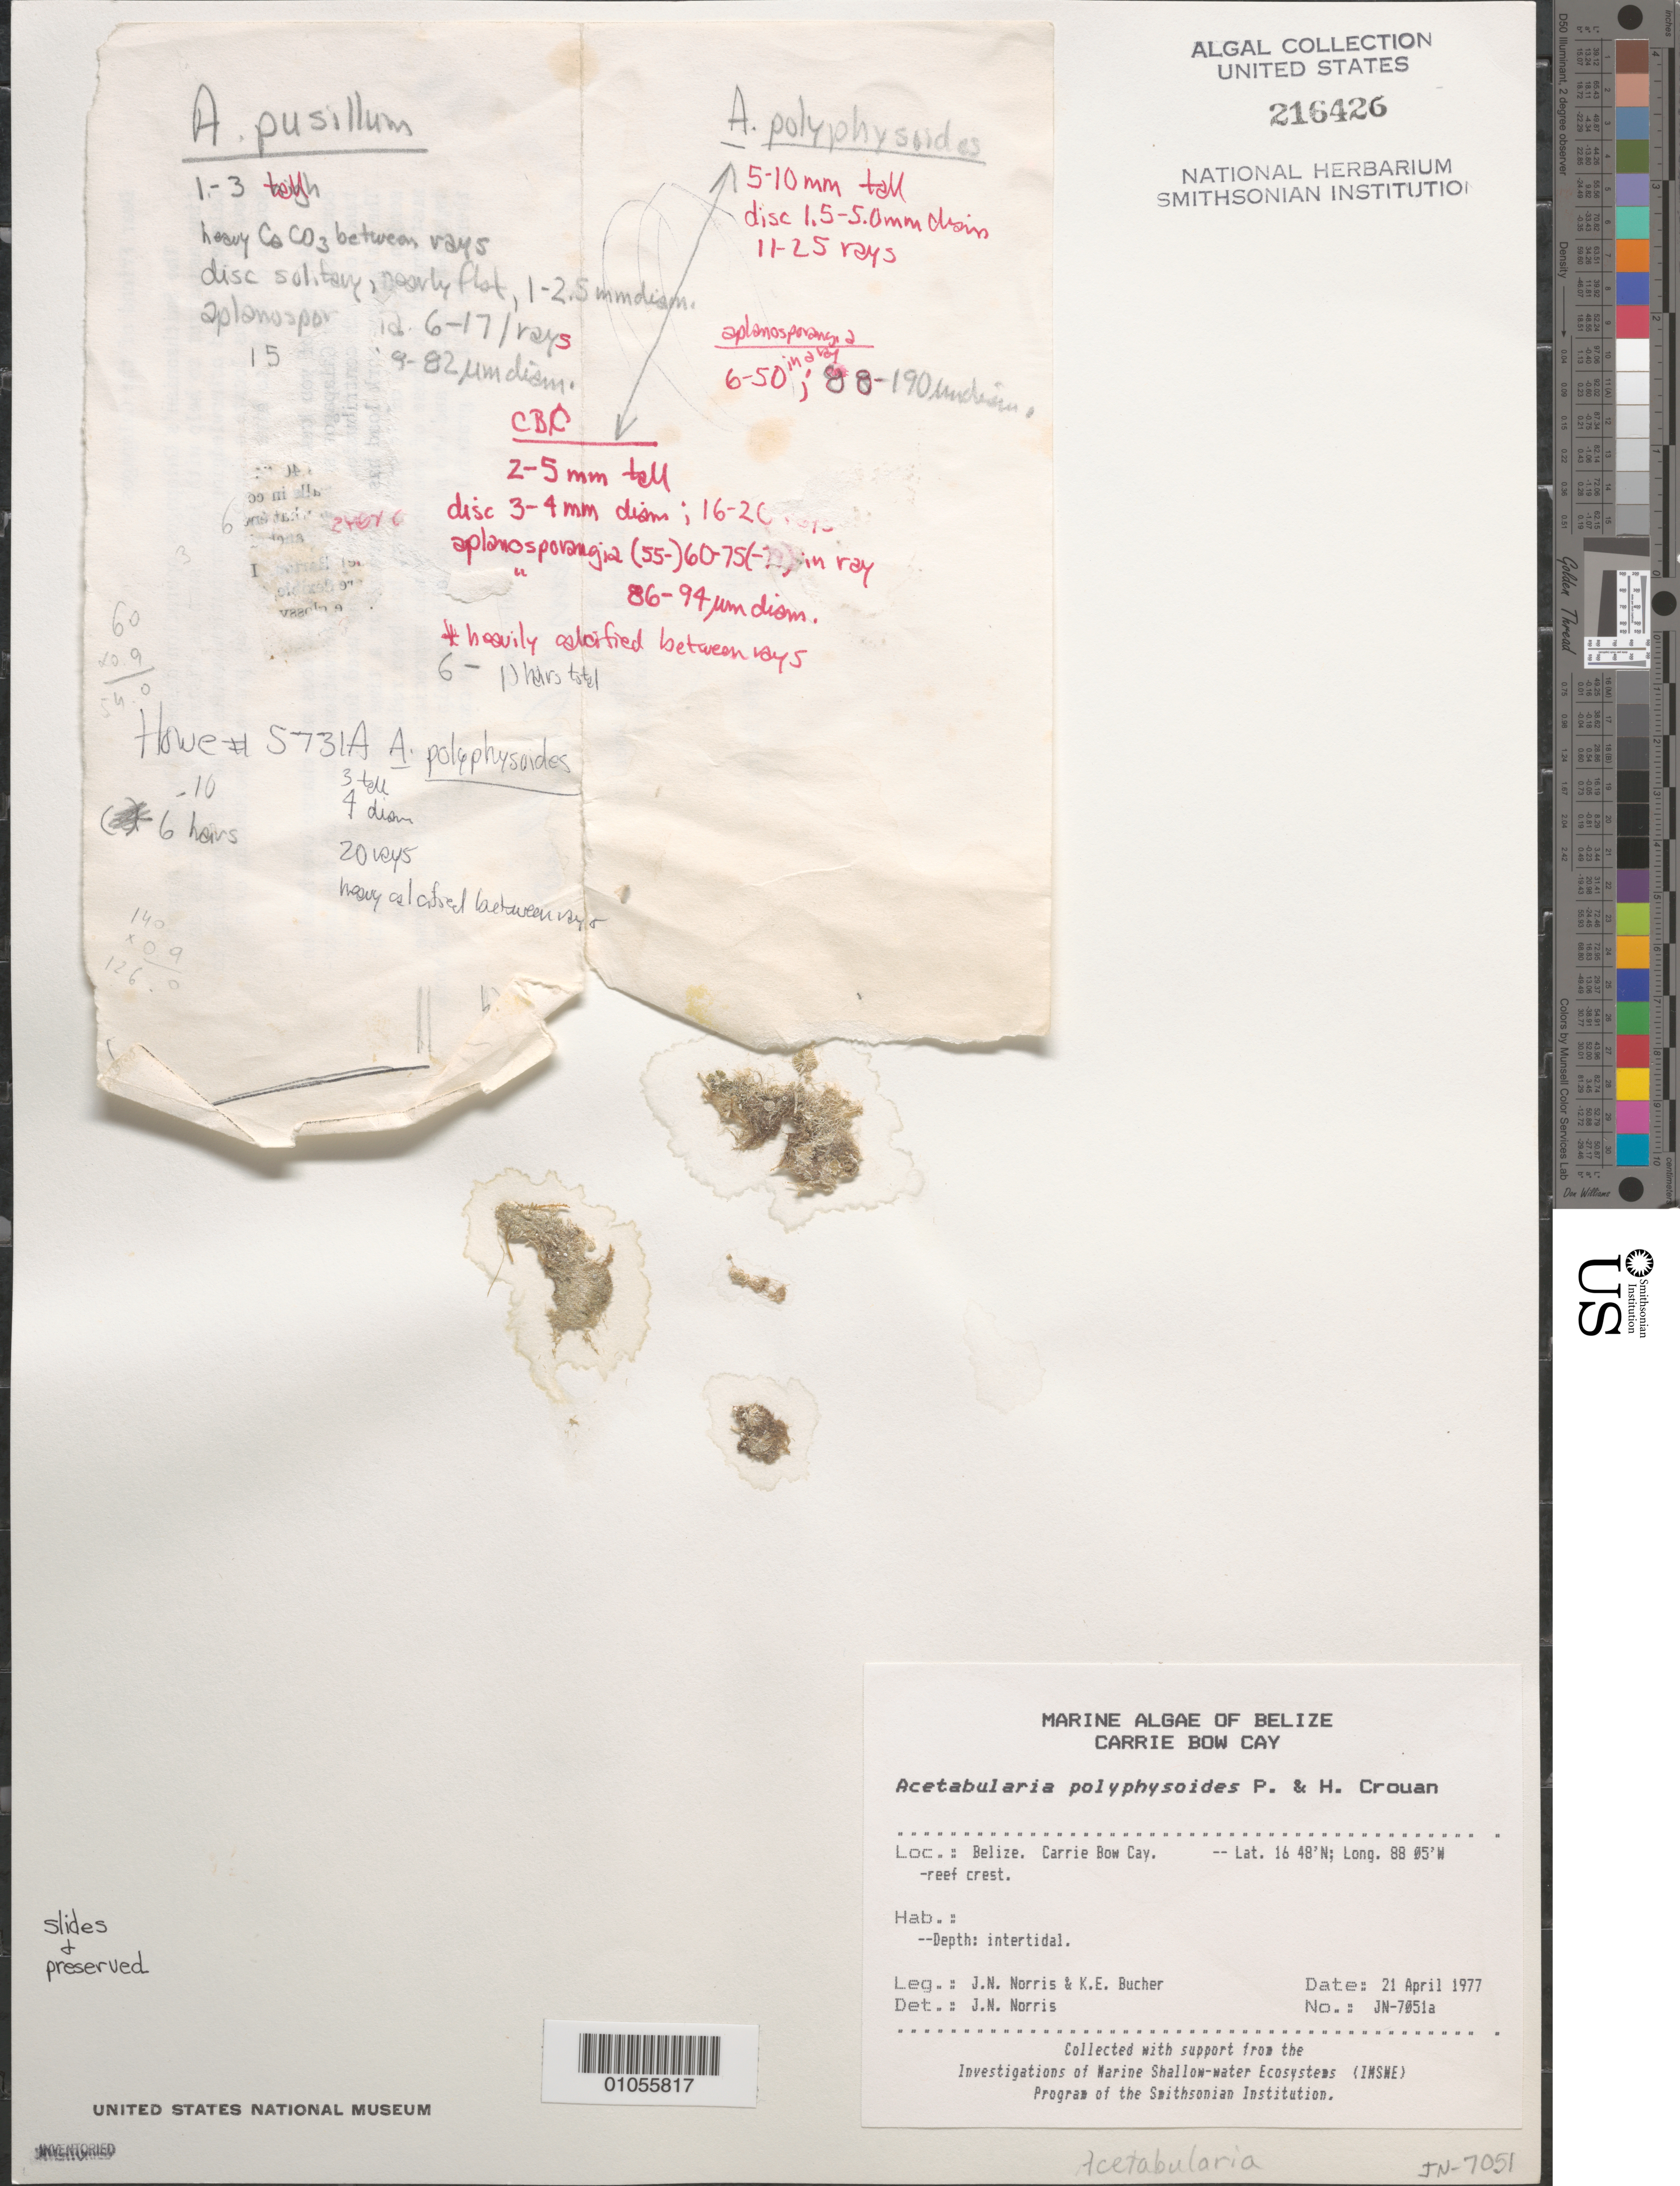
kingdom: Plantae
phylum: Chlorophyta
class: Ulvophyceae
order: Dasycladales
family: Polyphysaceae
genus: Parvocaulis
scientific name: Parvocaulis polyphysoides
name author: (P. Crouan & H. Crouan) S. Berger et al.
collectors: J. N. Norris & K. E. Bucher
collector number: JN-7051a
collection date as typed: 21 Apr 1977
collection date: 1977-04-21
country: Belize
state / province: Stann Creek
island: Carrie Bow Cay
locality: Reef crest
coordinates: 16 48'N, 88 05'W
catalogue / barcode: US 216426